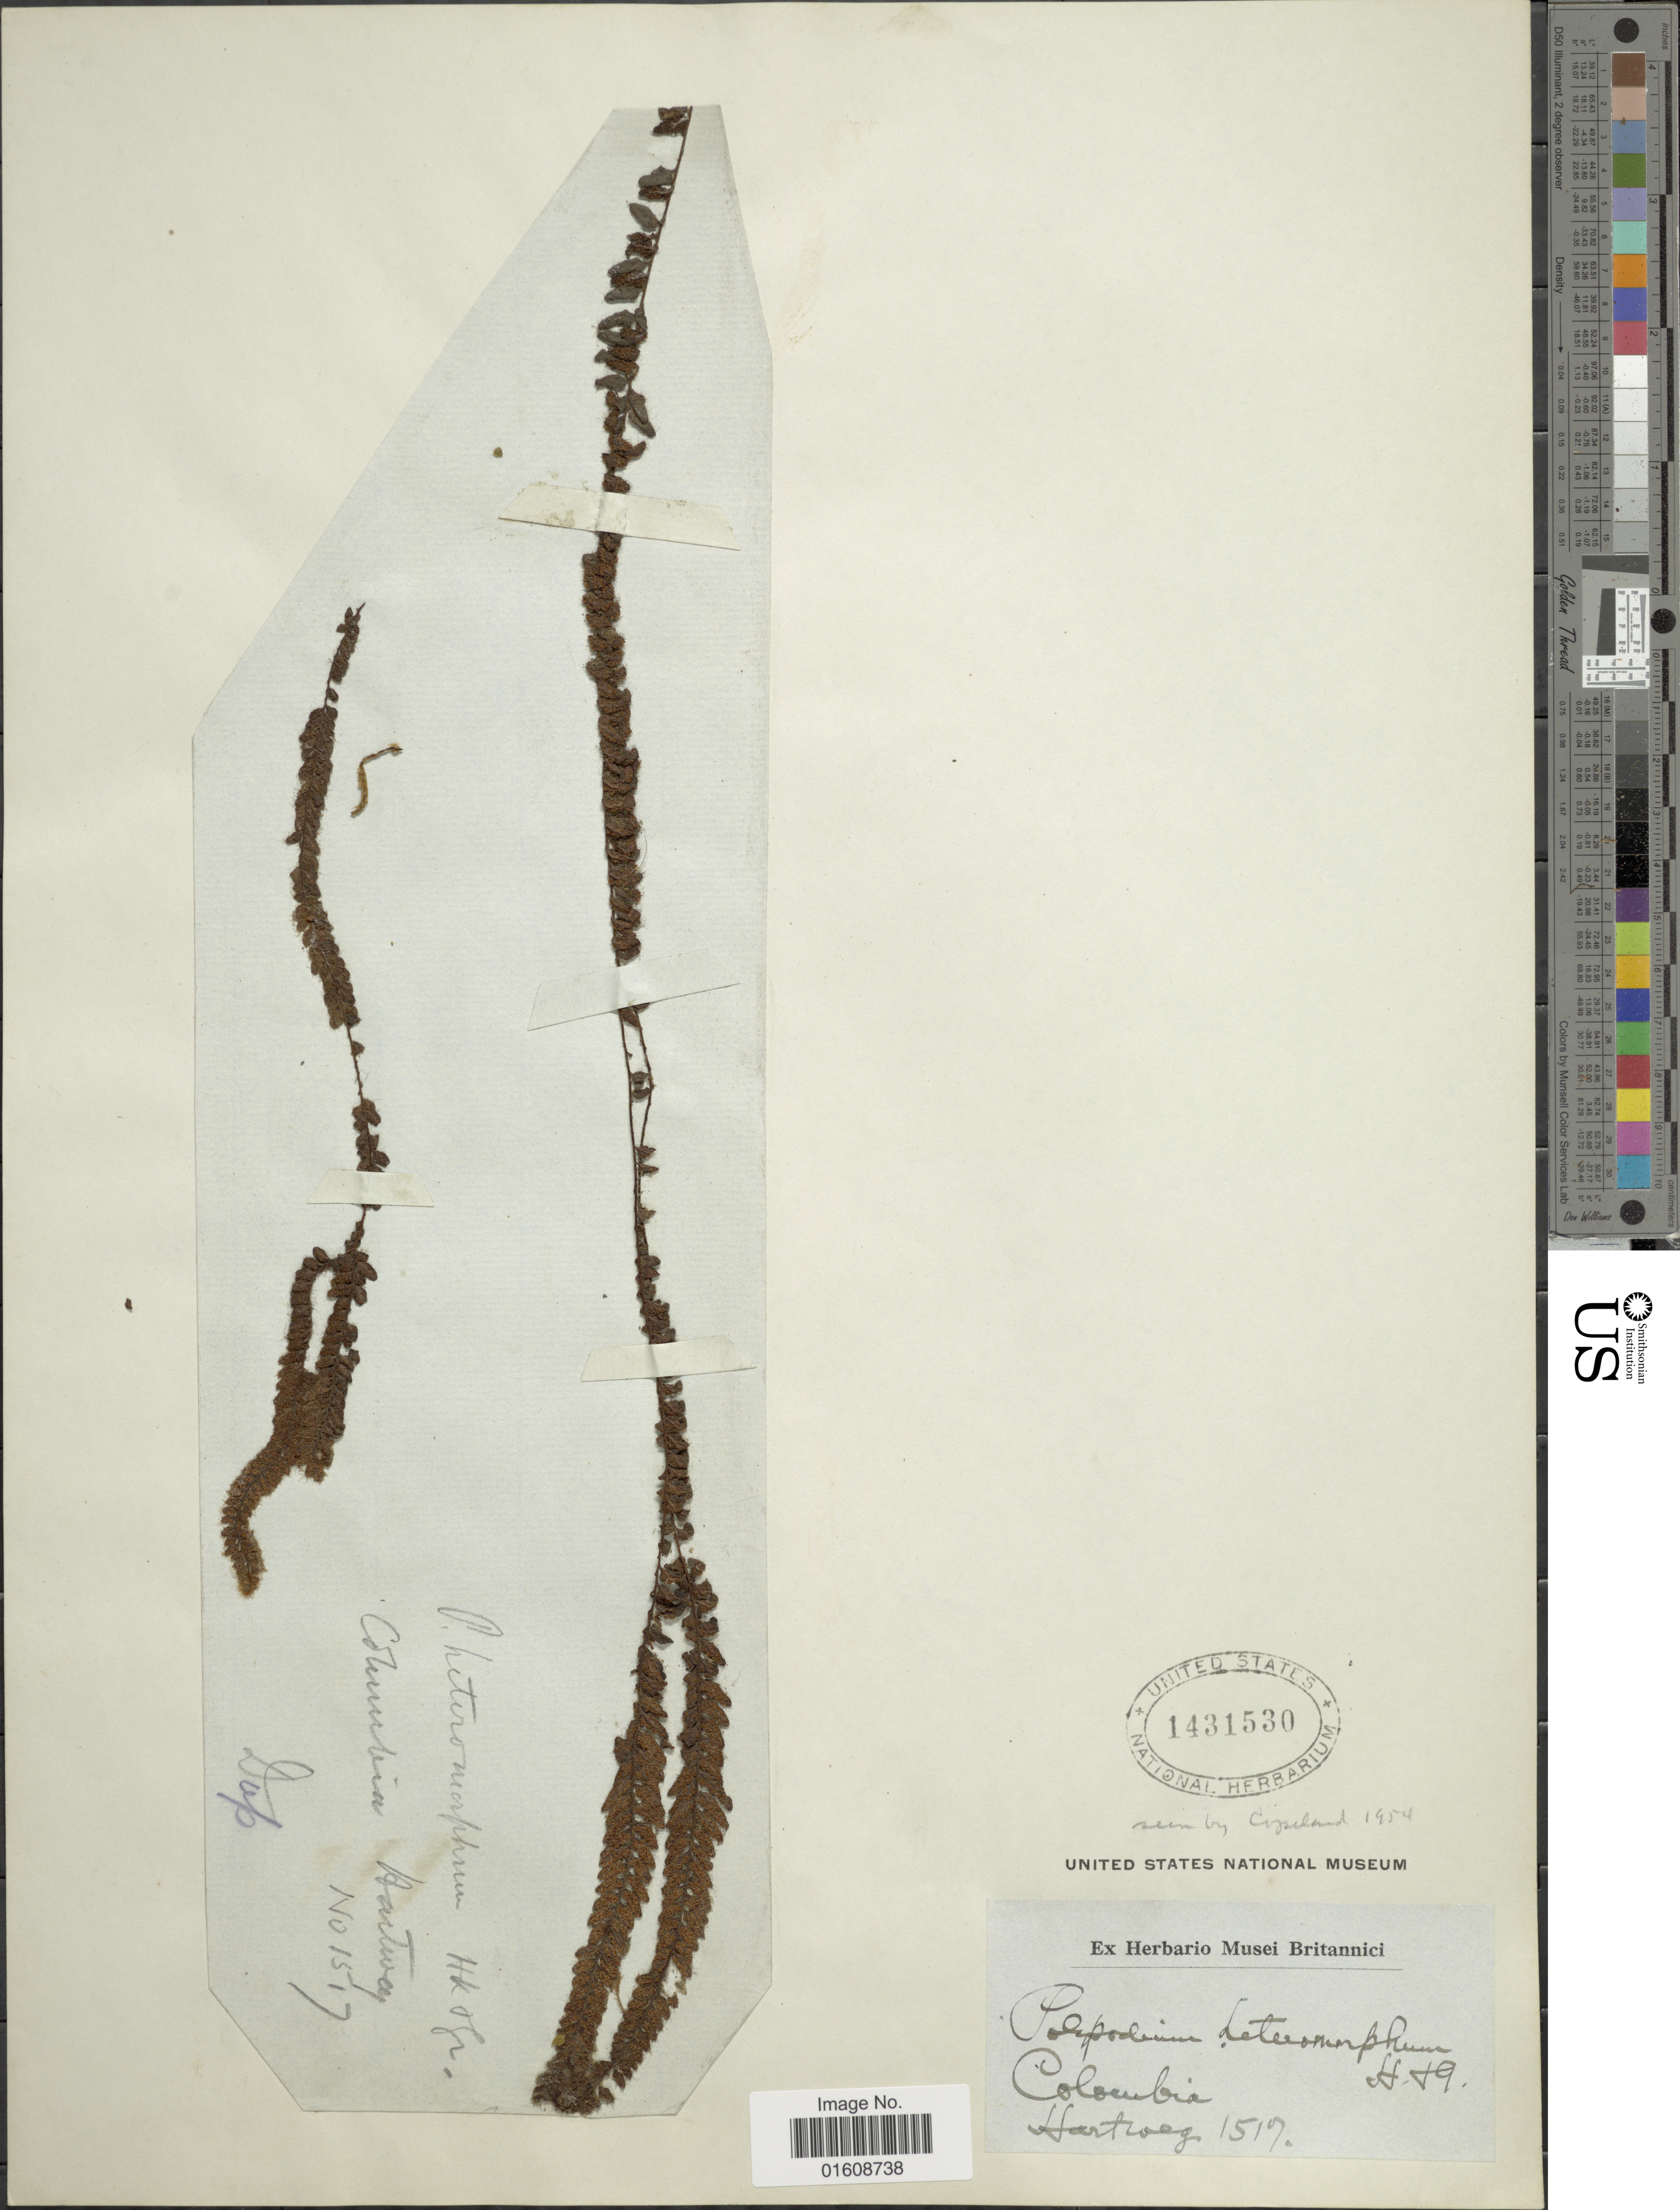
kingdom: Plantae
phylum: Tracheophyta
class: Polypodiopsida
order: Polypodiales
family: Polypodiaceae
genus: Alansmia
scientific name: Alansmia heteromorpha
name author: (Hook. & Grev.) Moguel & M. Kessler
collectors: Hartweg, --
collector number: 1517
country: Colombia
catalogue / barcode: US 1431530